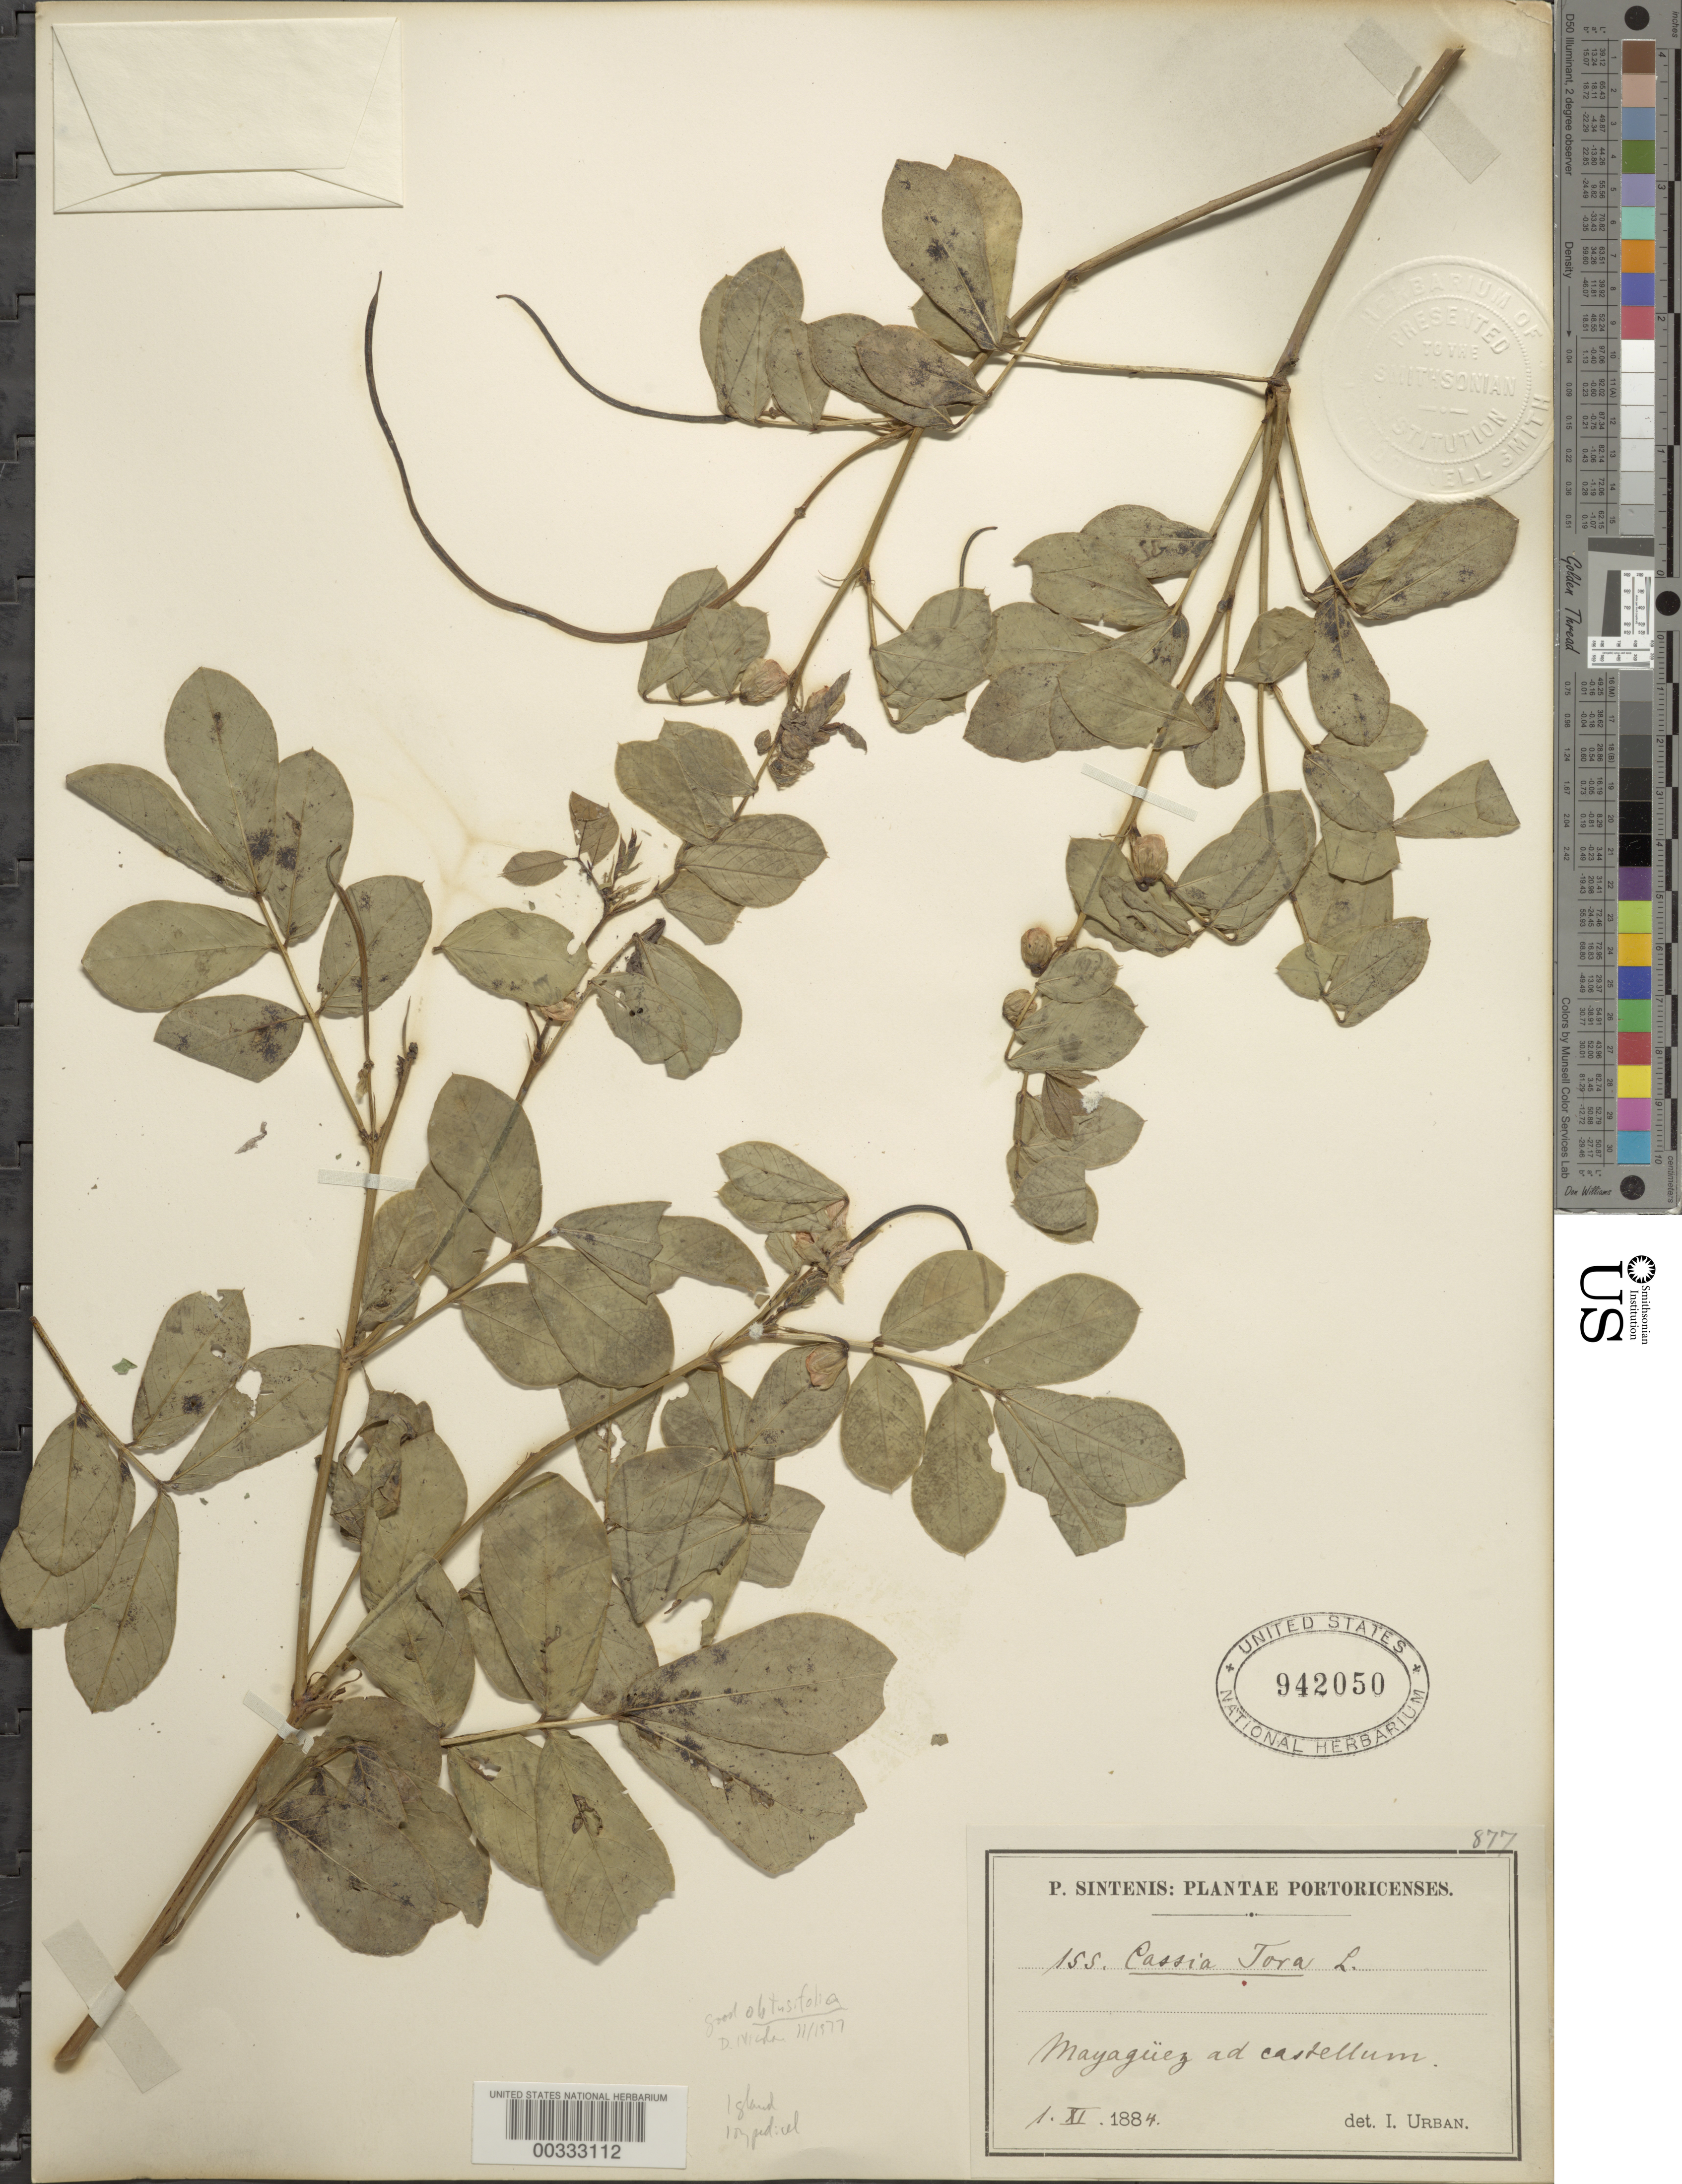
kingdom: Plantae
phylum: Tracheophyta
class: Magnoliopsida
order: Fabales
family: Fabaceae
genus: Senna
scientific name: Senna obtusifolia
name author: (L.) H.S. Irwin & Barneby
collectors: P. Sintenis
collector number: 155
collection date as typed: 01 Sep 1884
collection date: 1884-09-01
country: Puerto Rico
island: Greater Antilles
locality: Mayaguez.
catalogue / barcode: US 942050